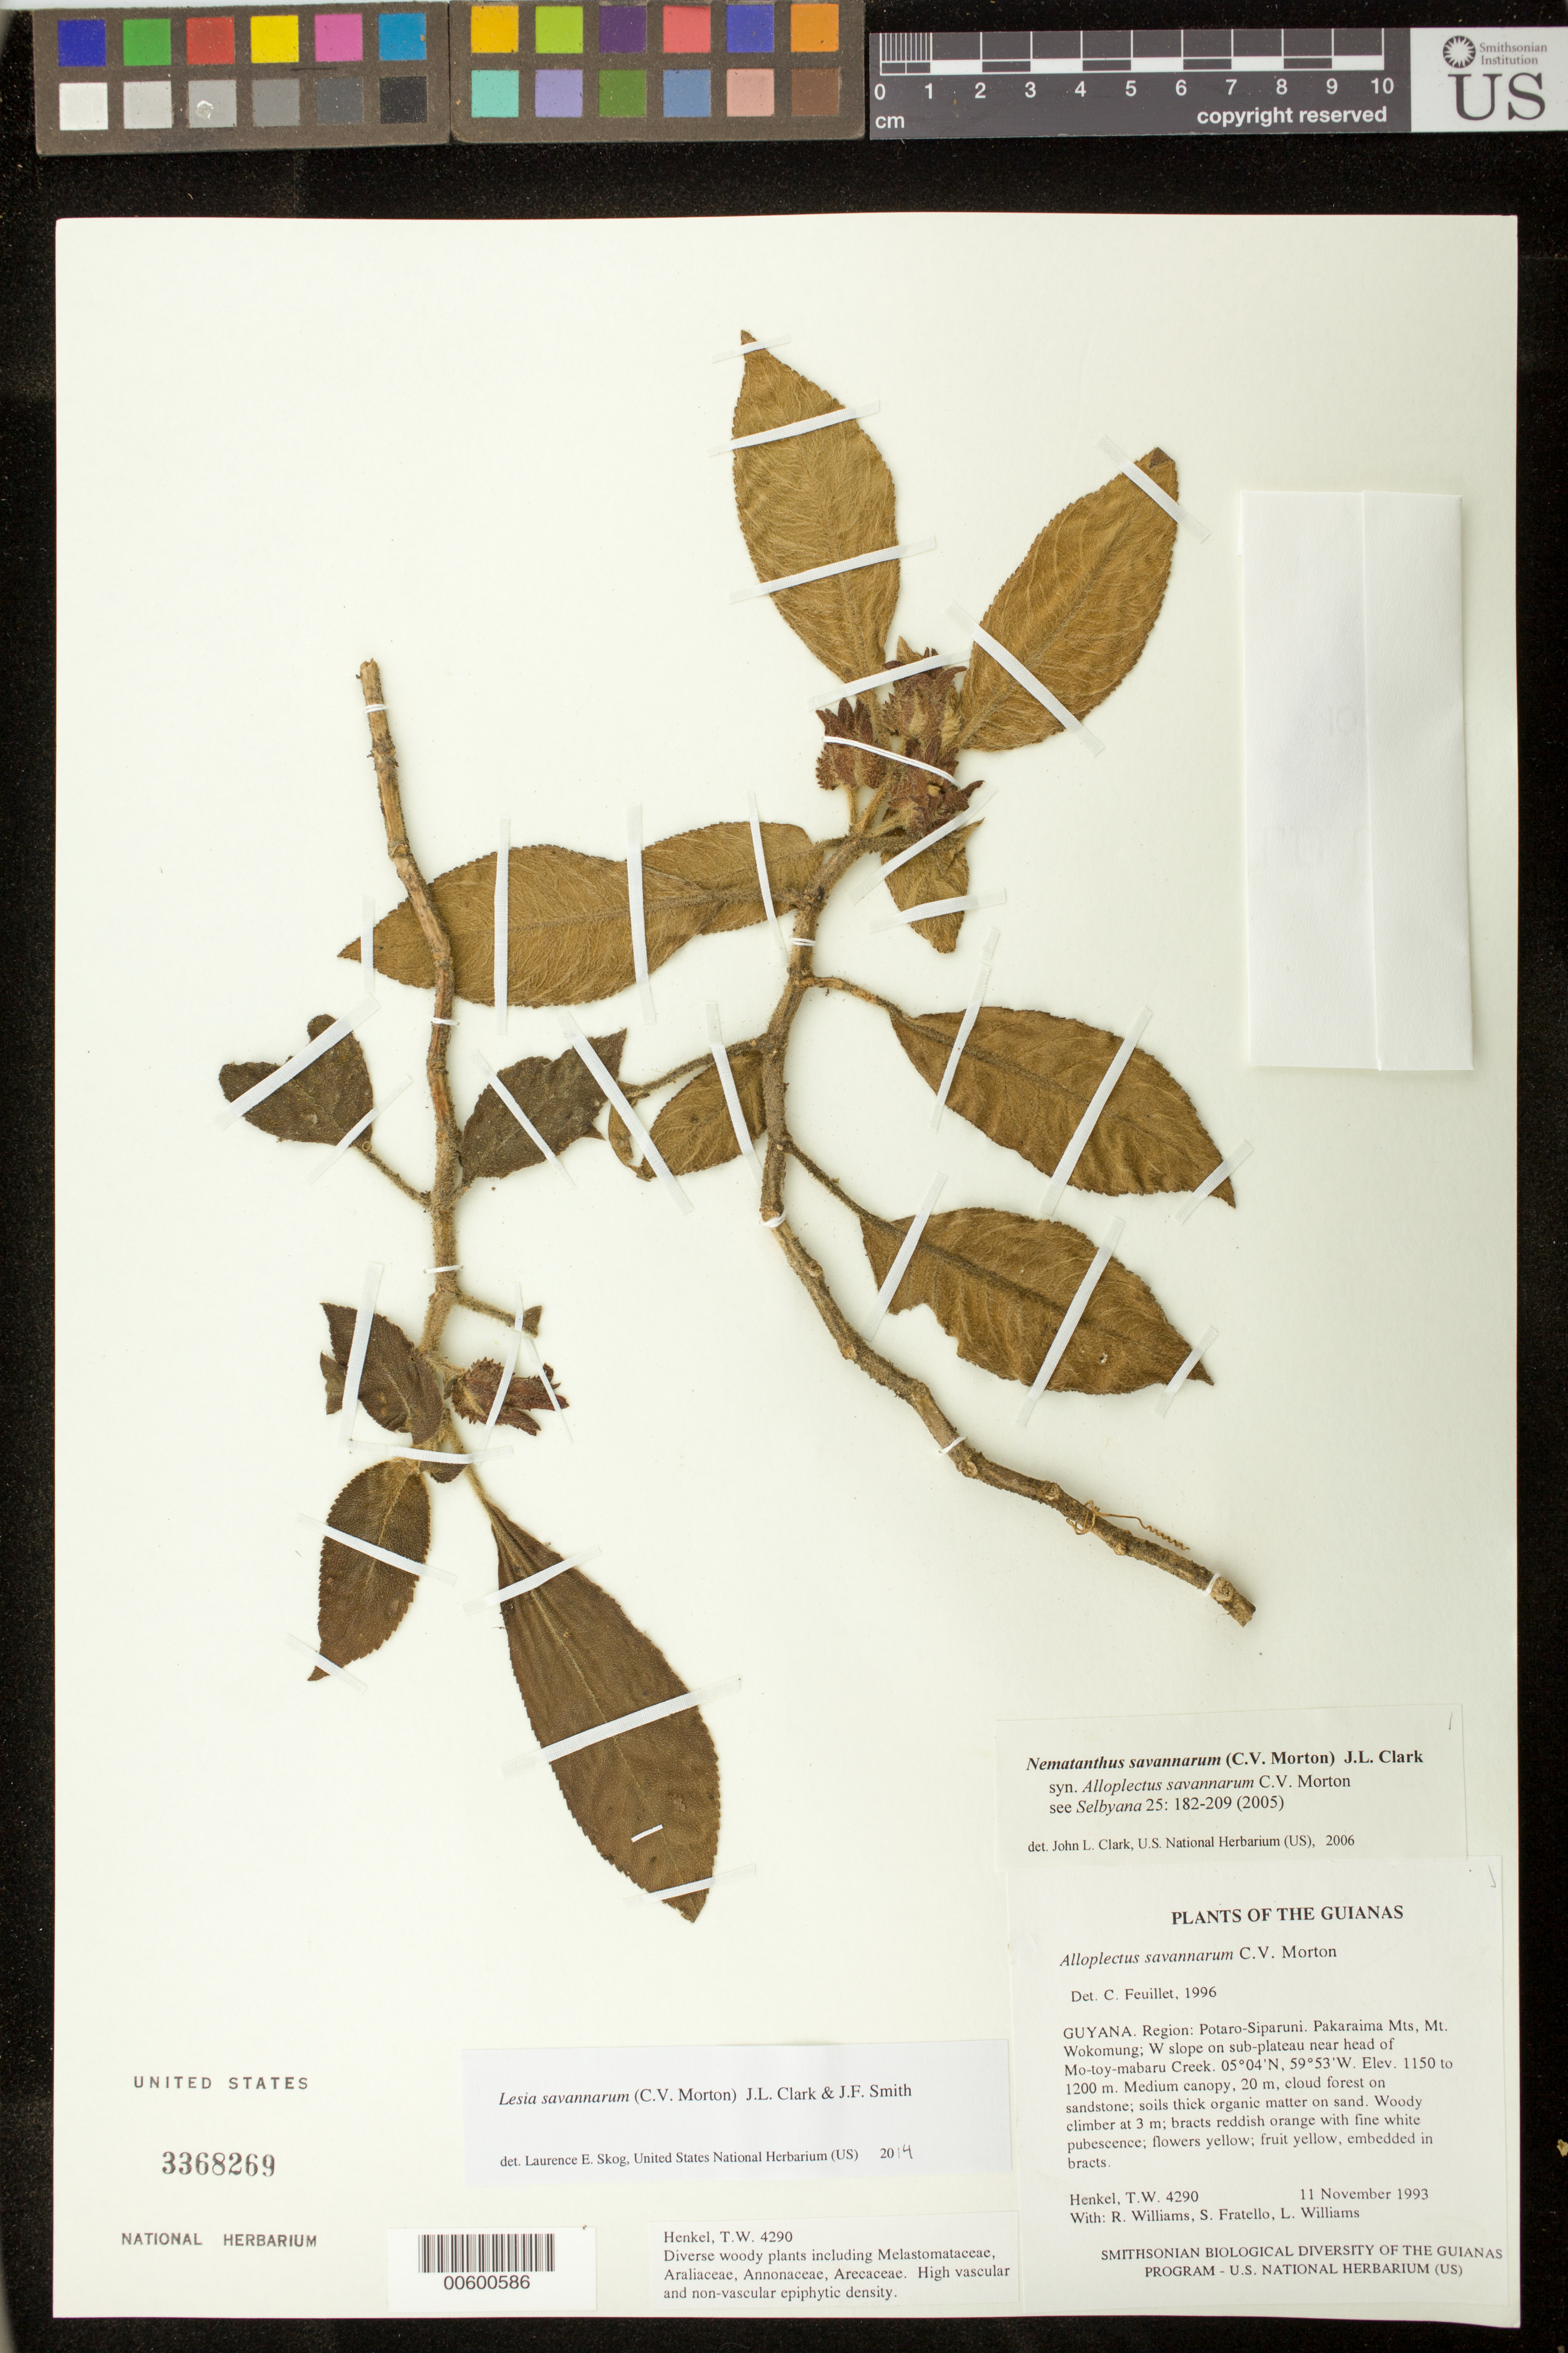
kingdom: Plantae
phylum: Tracheophyta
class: Magnoliopsida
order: Lamiales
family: Gesneriaceae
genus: Lesia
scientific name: Lesia savannarum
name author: (C.V. Morton) J.L. Clark & J.F. Sm.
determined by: Skog, Laurence E.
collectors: T. Henkel, R. Williams, S. Fratello & L. Williams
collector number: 4290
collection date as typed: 11 Nov 1993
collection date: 1993-11-11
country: Guyana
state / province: Potaro-Siparuni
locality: Pakaraima Mts., Mt. Wokomung; W slope on sub-plateau near head of Mo-toy-mabaru Creek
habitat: Medium canopy, 20 m, cloud forest on sandstone; soils thick organic matter on sand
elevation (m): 1150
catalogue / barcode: US 3368269